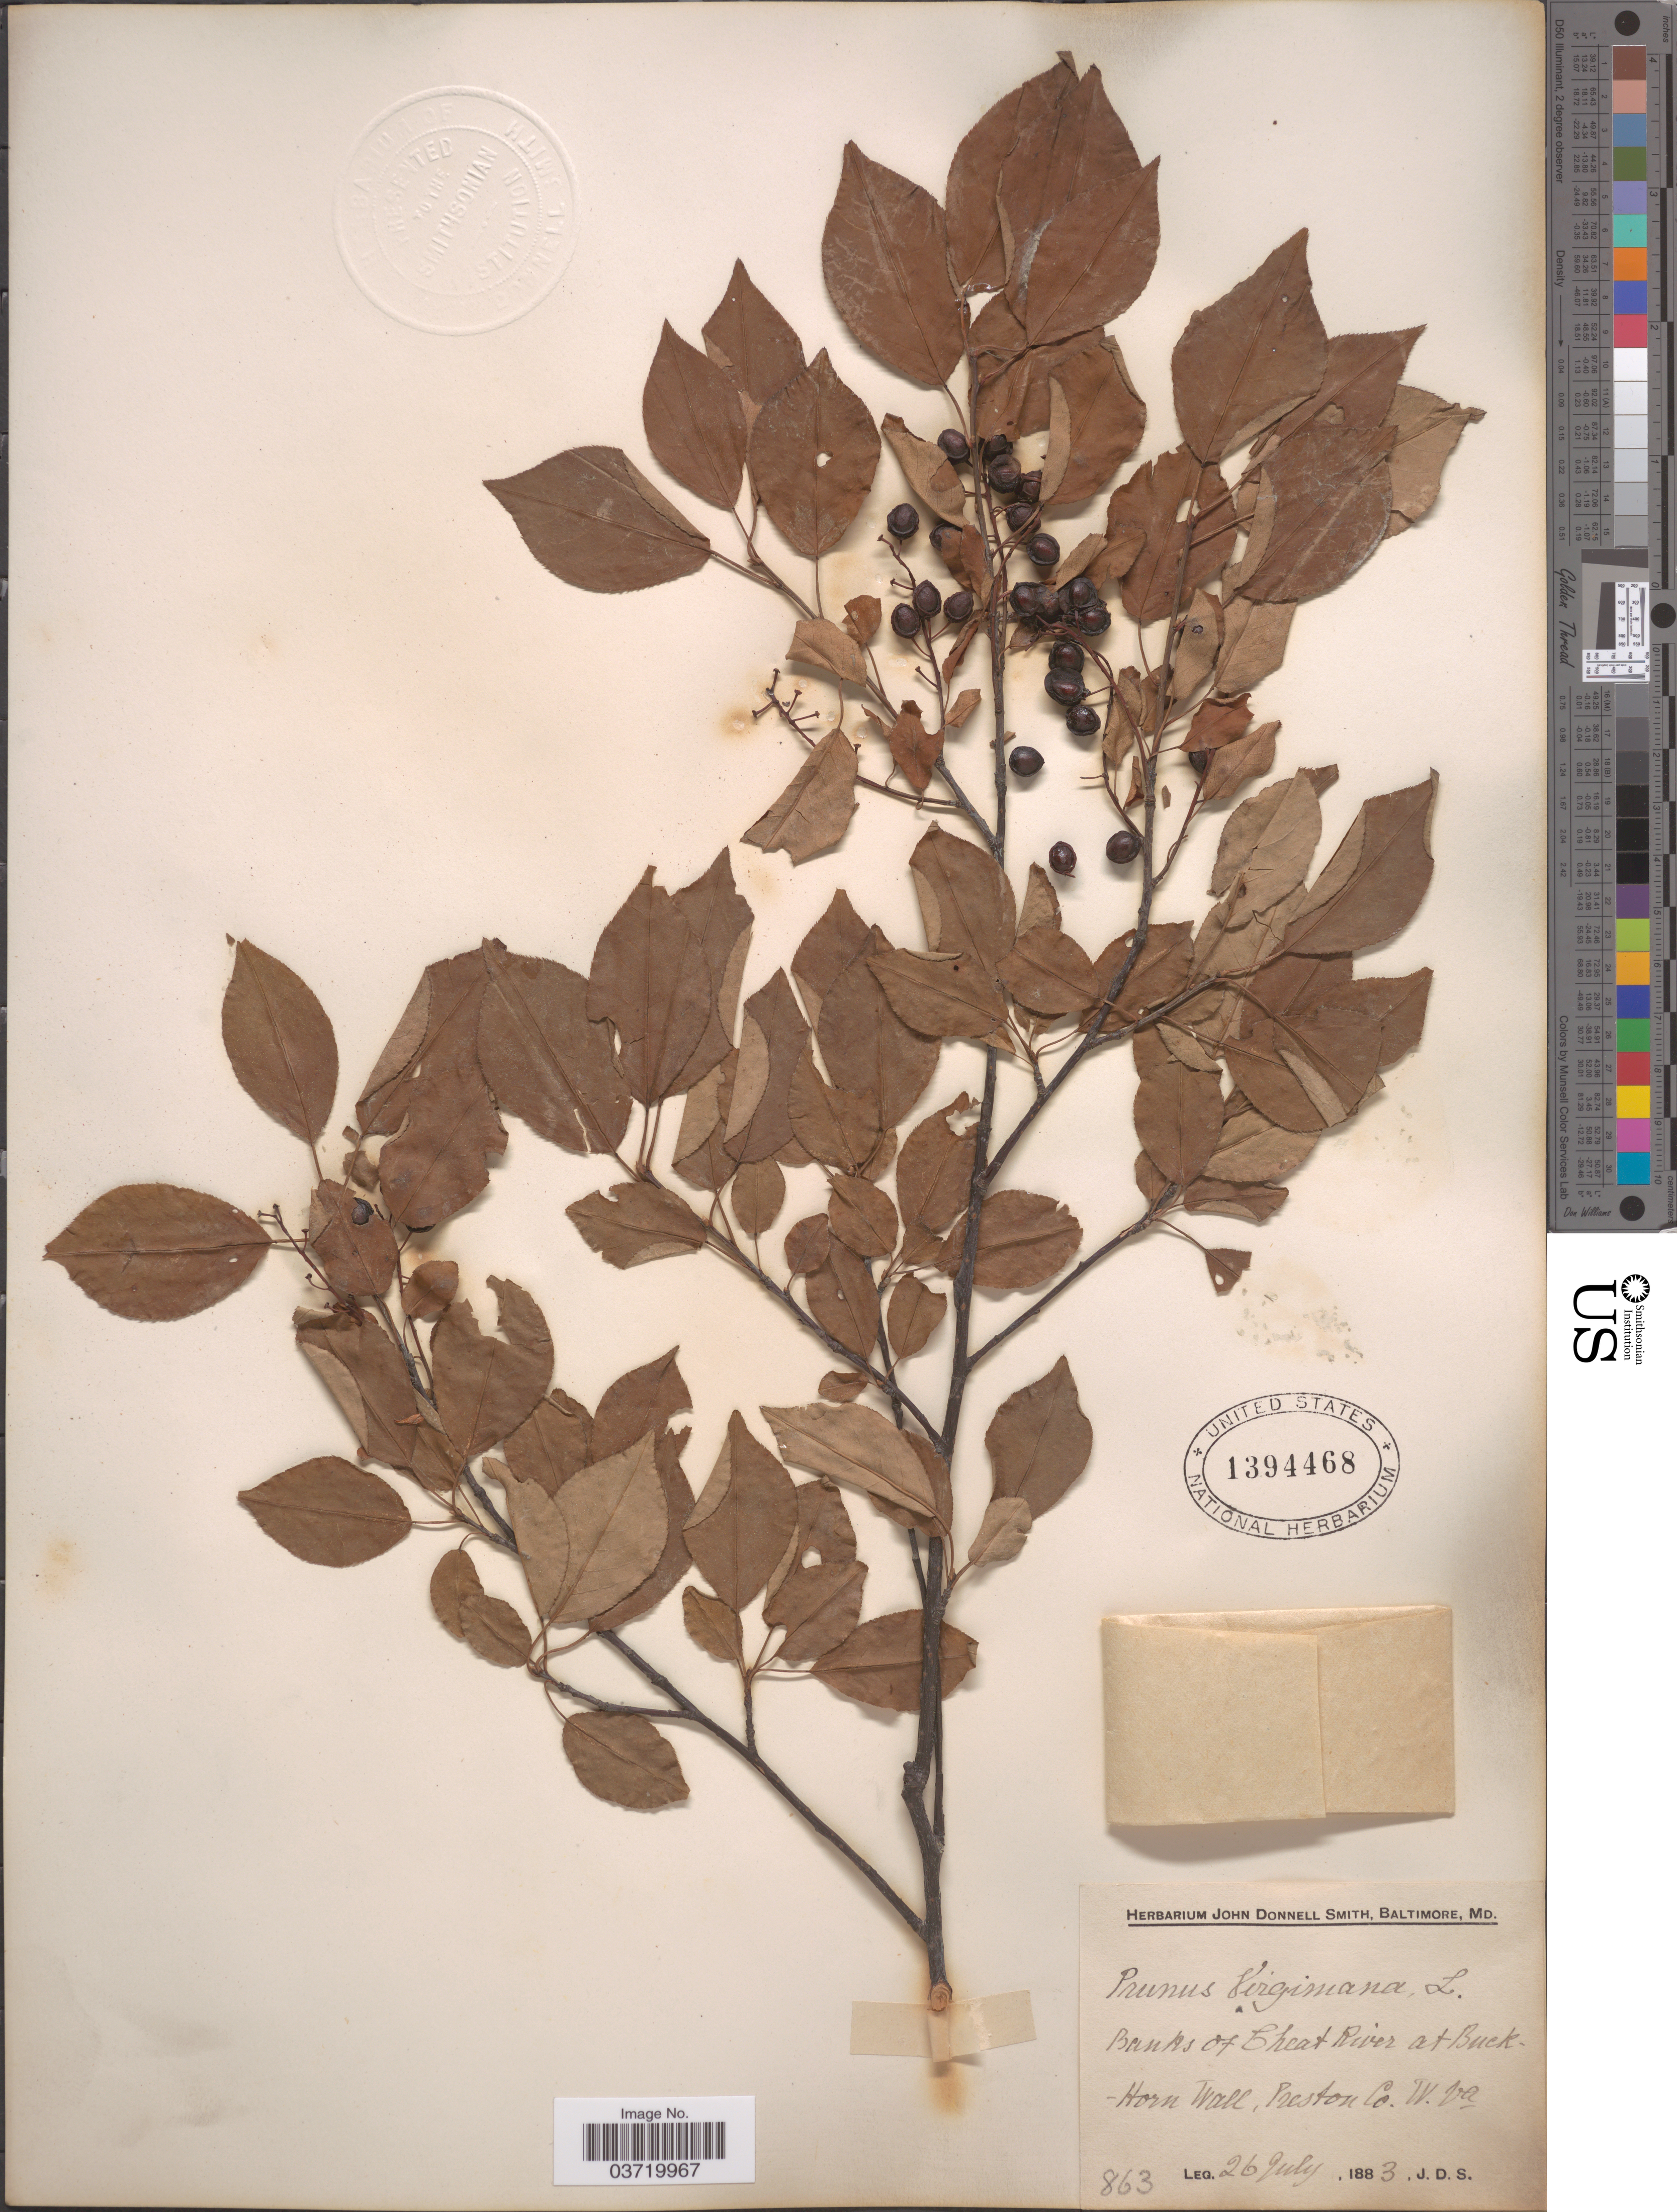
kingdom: Plantae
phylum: Tracheophyta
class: Magnoliopsida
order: Rosales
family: Rosaceae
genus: Prunus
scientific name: Prunus virginiana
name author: L.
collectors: J. Donnell Smith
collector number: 863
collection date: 1883-07-26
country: United States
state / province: West Virginia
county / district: Preston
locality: Banks of Cheat River at Buck-Horn Wall, Preston Co.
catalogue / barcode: US 1394468